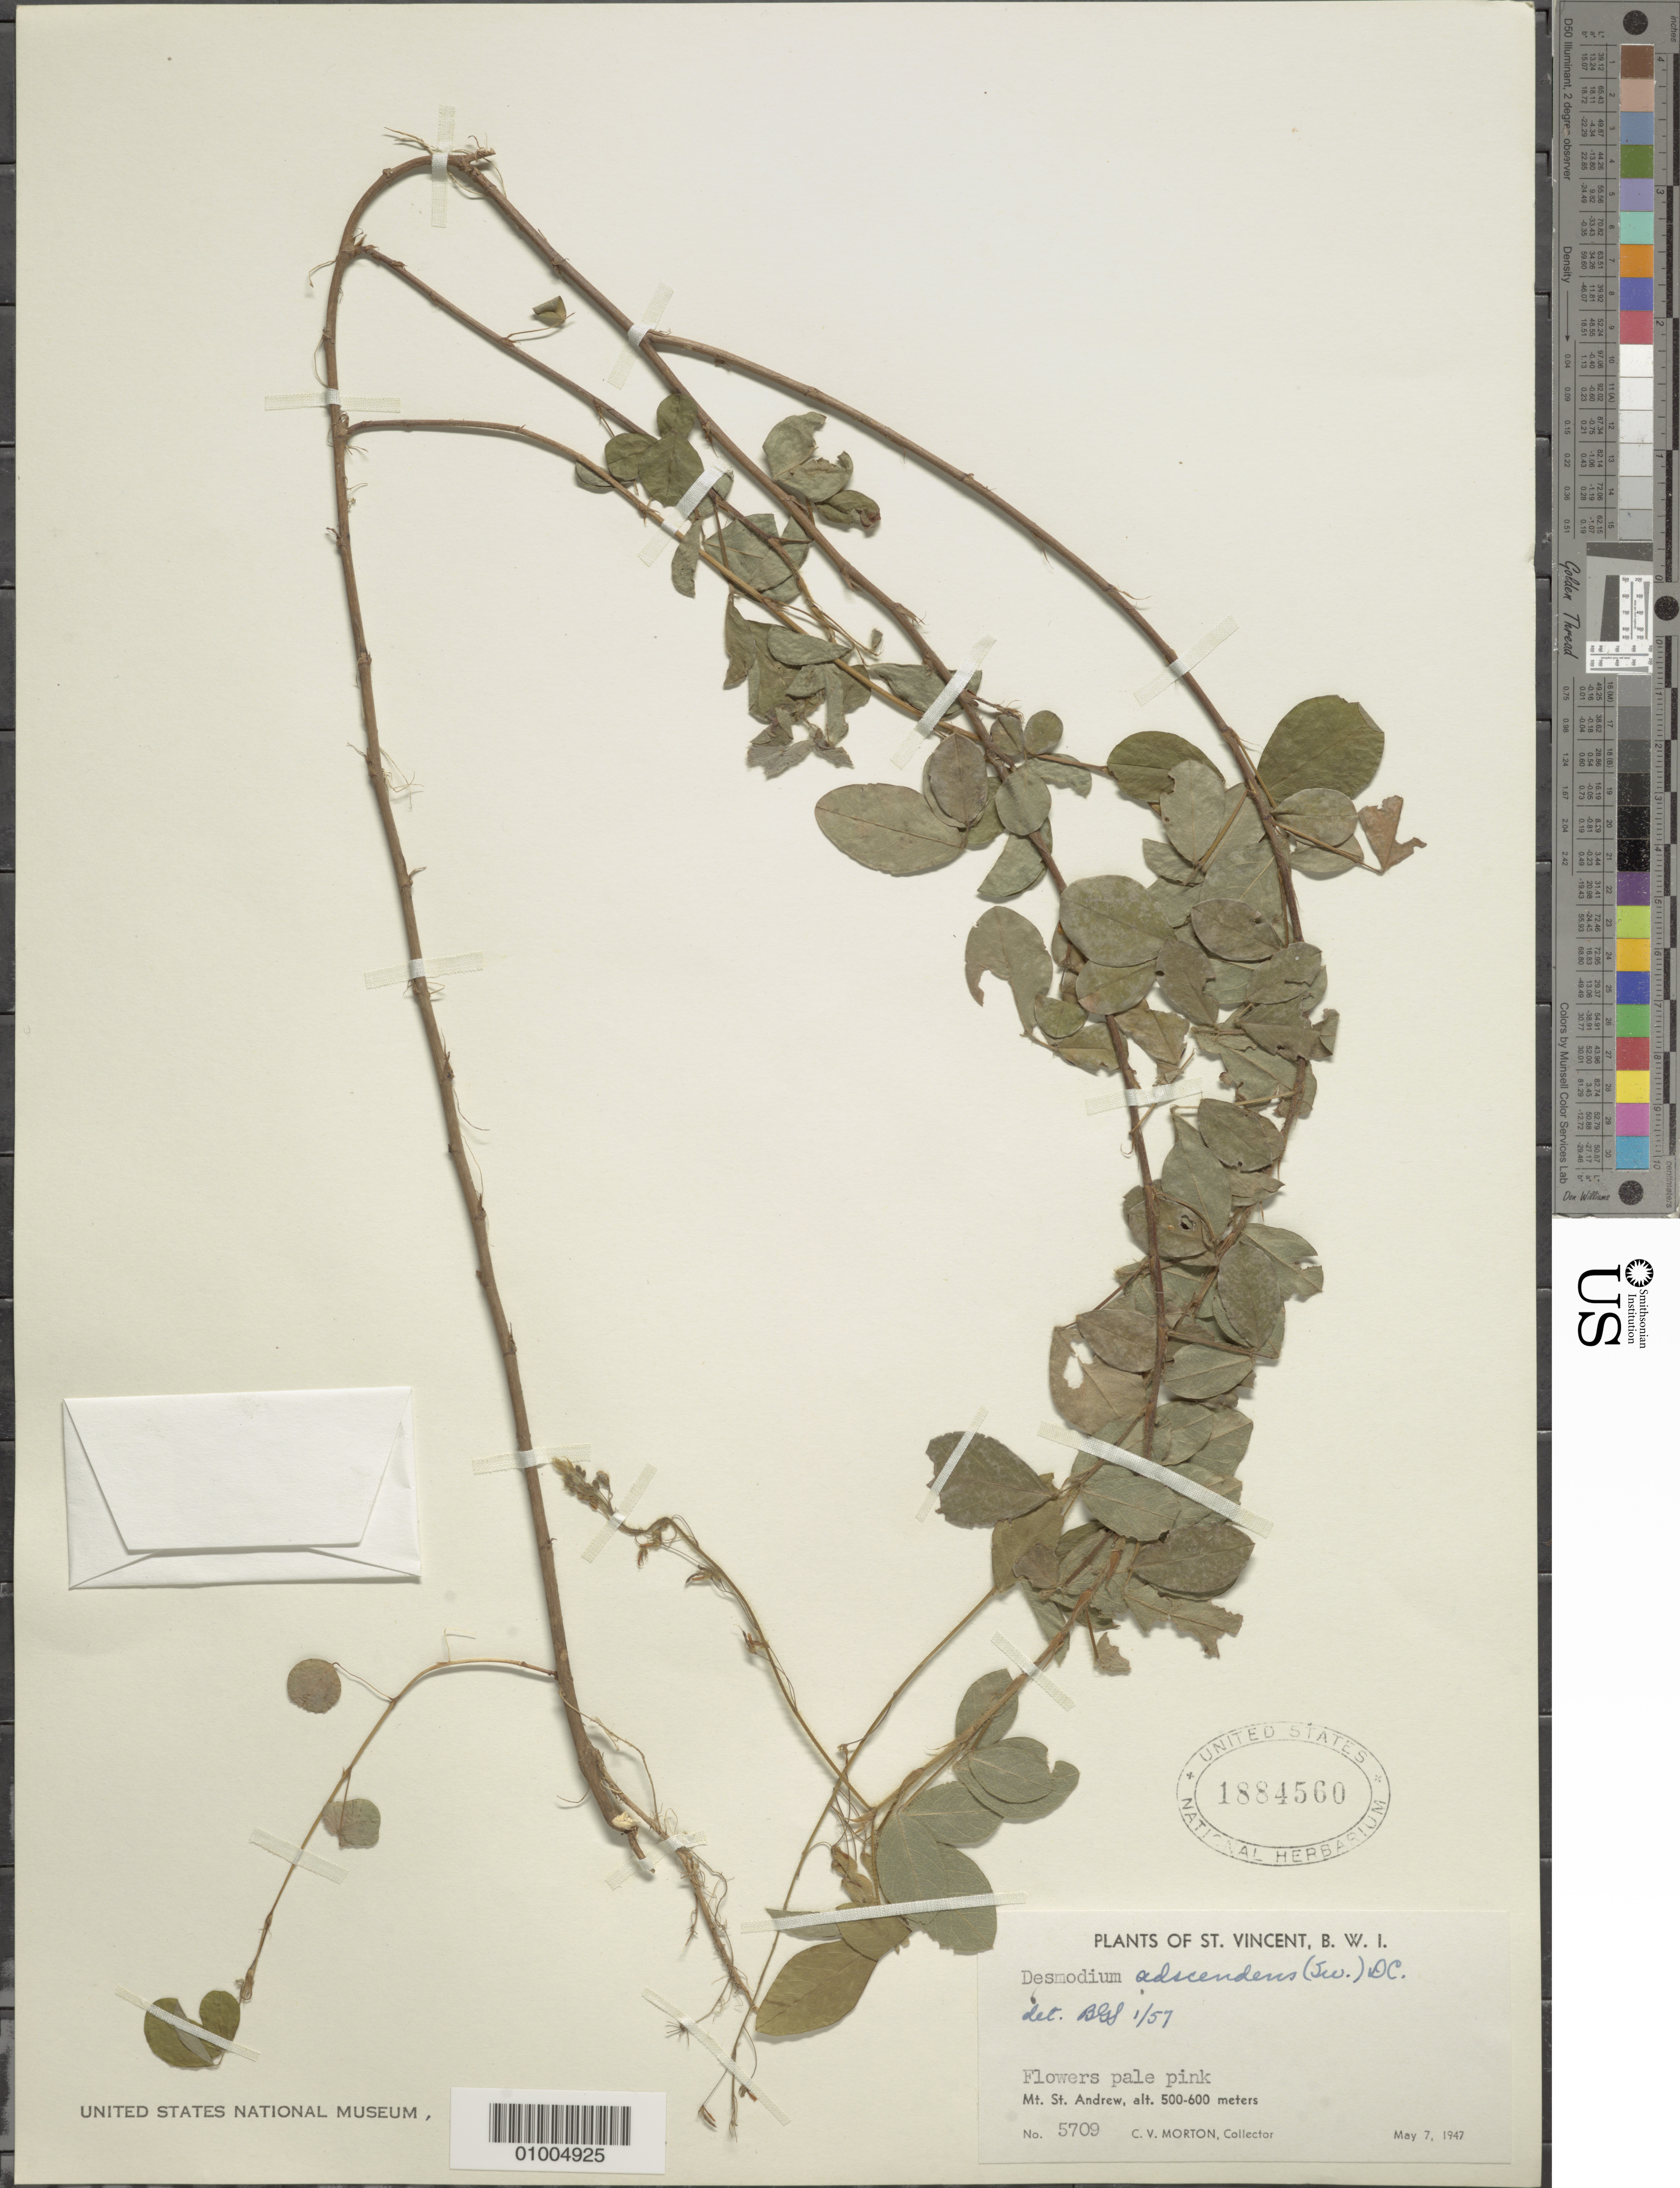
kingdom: Plantae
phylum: Tracheophyta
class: Magnoliopsida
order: Fabales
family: Fabaceae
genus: Grona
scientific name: Grona adscendens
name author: (Sw.) H. Ohashi & K. Ohashi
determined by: Strong, Mark T., (BOT), Smithsonian Institution - National Museum of Natural History (UNITED STATES)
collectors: C. V. Morton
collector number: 5709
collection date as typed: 11 May 1947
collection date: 1947-05-11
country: St. Vincent - Grenadines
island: St. Vincent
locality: Mt. St. Andrew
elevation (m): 500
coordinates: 0 N, 0 E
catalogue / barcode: US 1884560